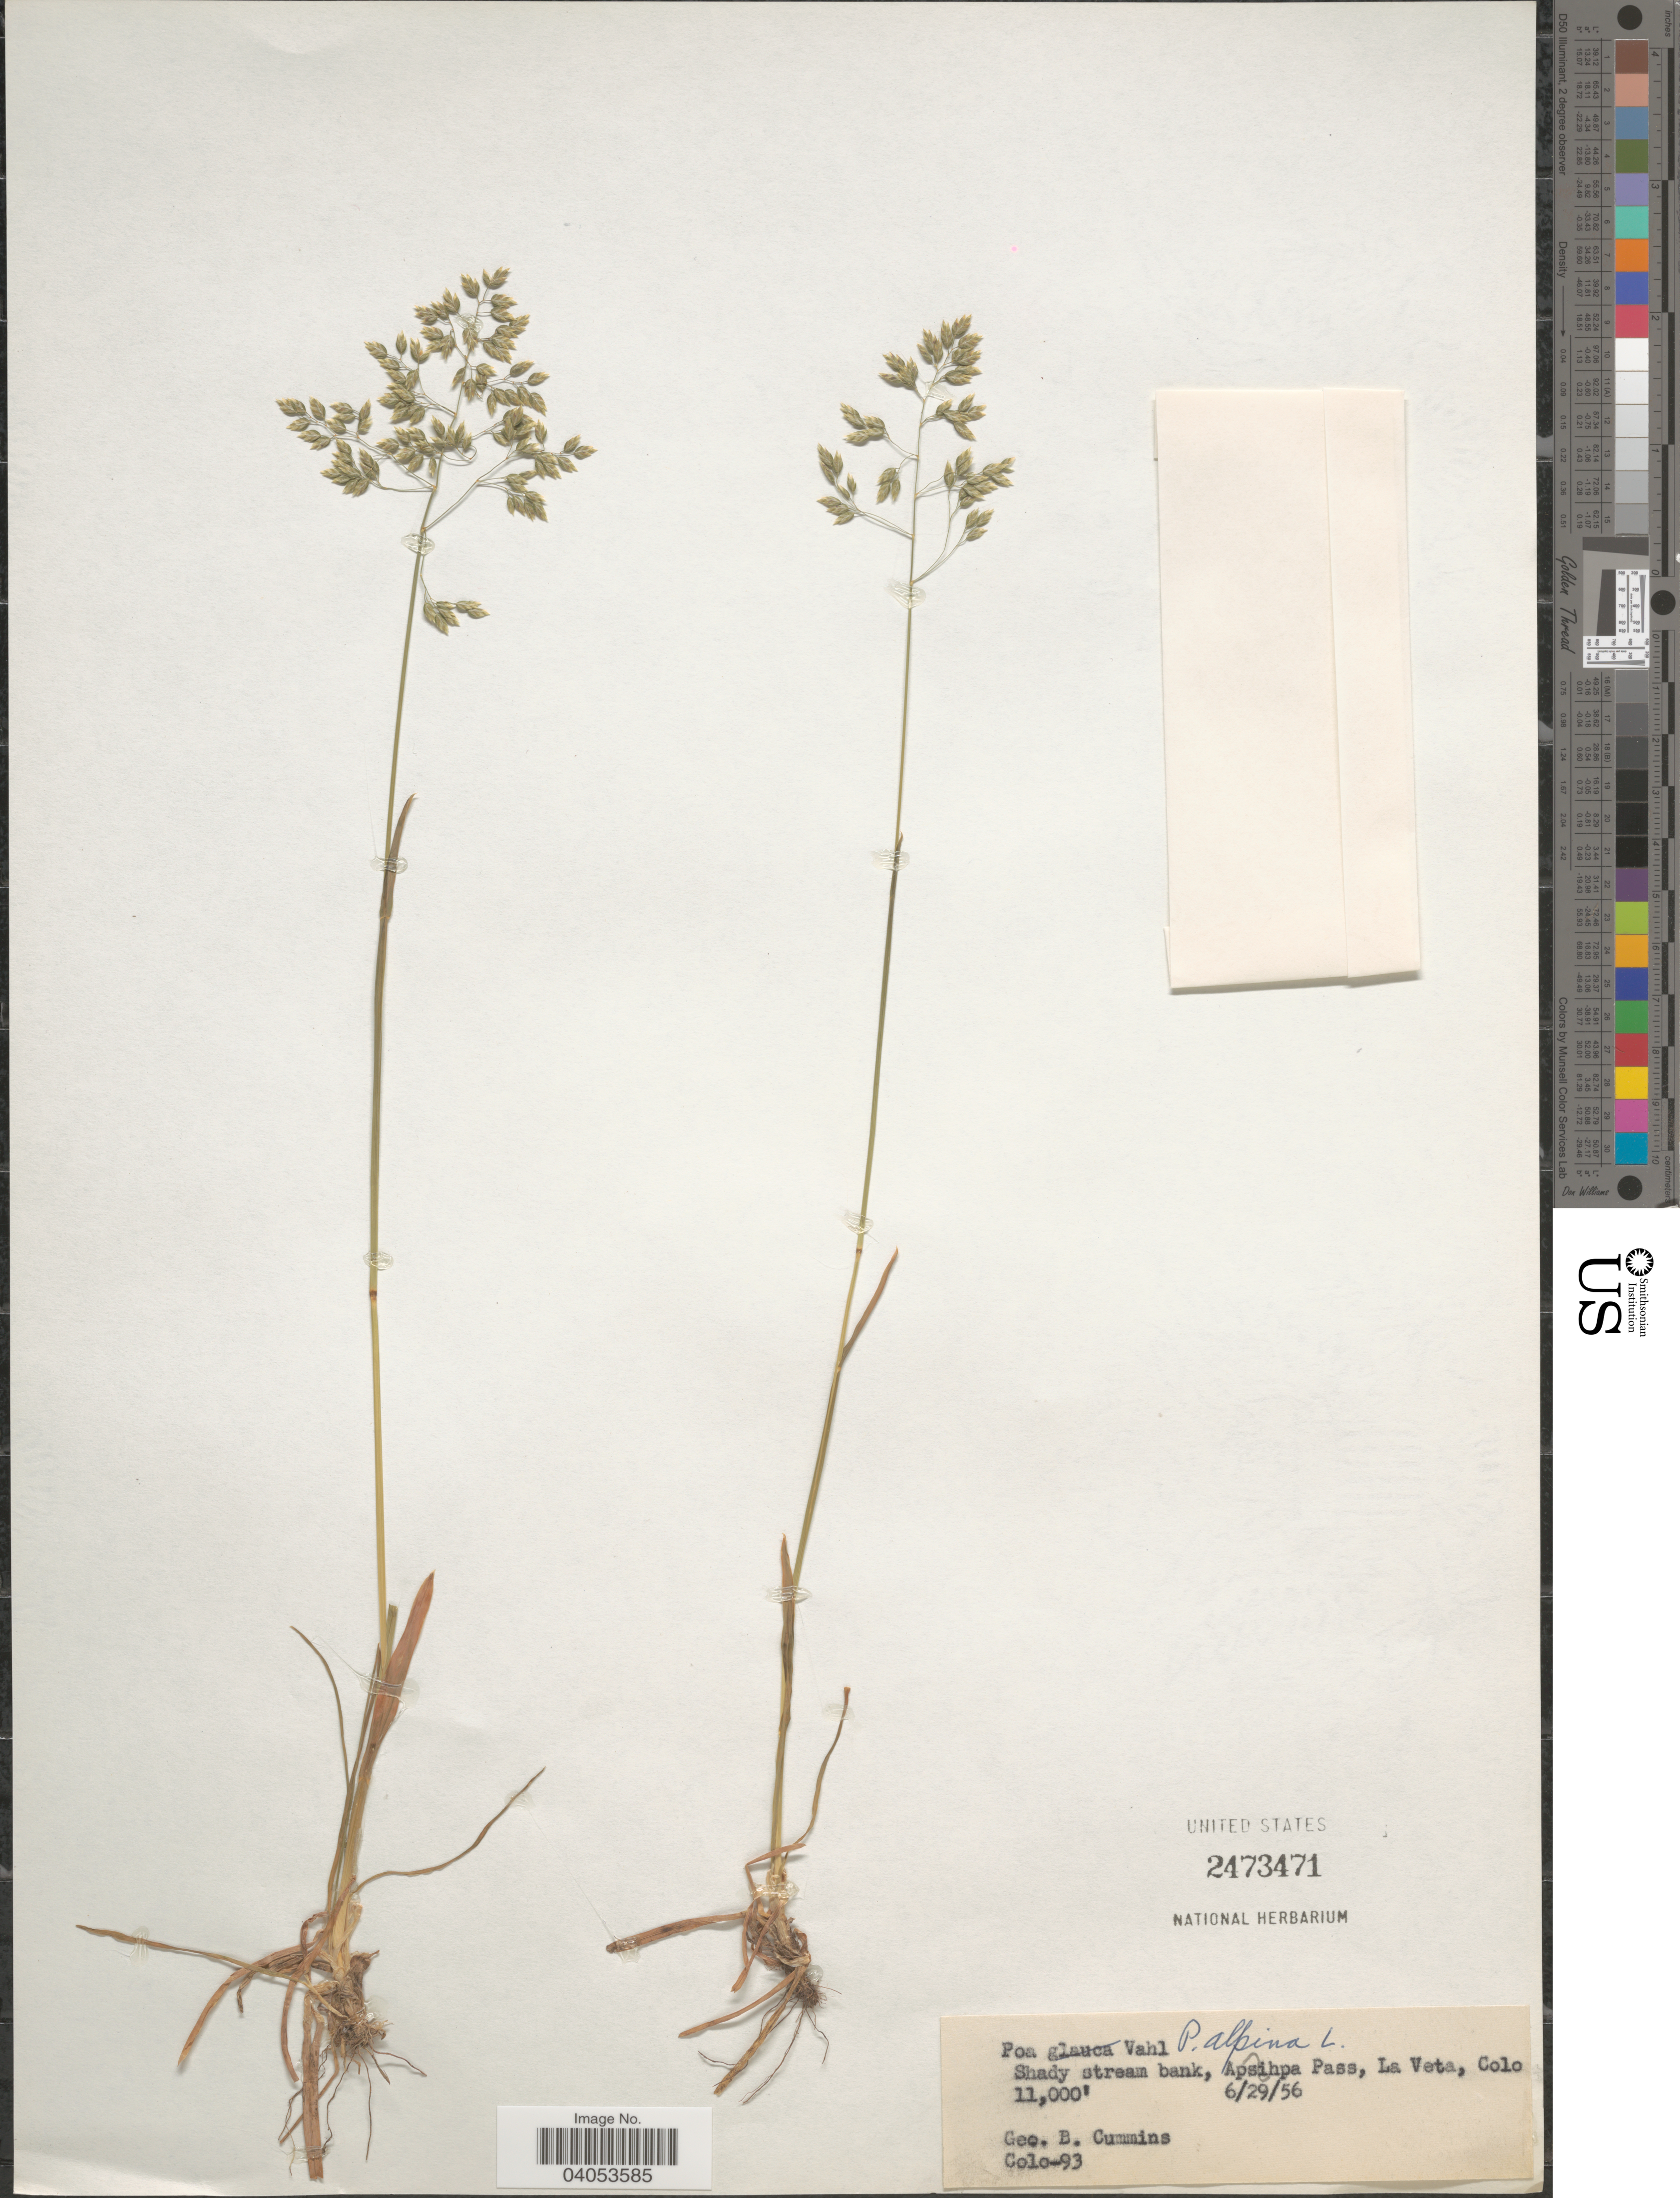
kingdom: Plantae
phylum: Tracheophyta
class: Liliopsida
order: Poales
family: Poaceae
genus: Poa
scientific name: Poa alpina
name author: L.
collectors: G. Cummins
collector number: Colo-93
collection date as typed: Transcribed d/m/y: 29/6/56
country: United States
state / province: Colorado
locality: Apsihpa Pass, La Veta.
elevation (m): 3353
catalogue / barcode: US 2473471